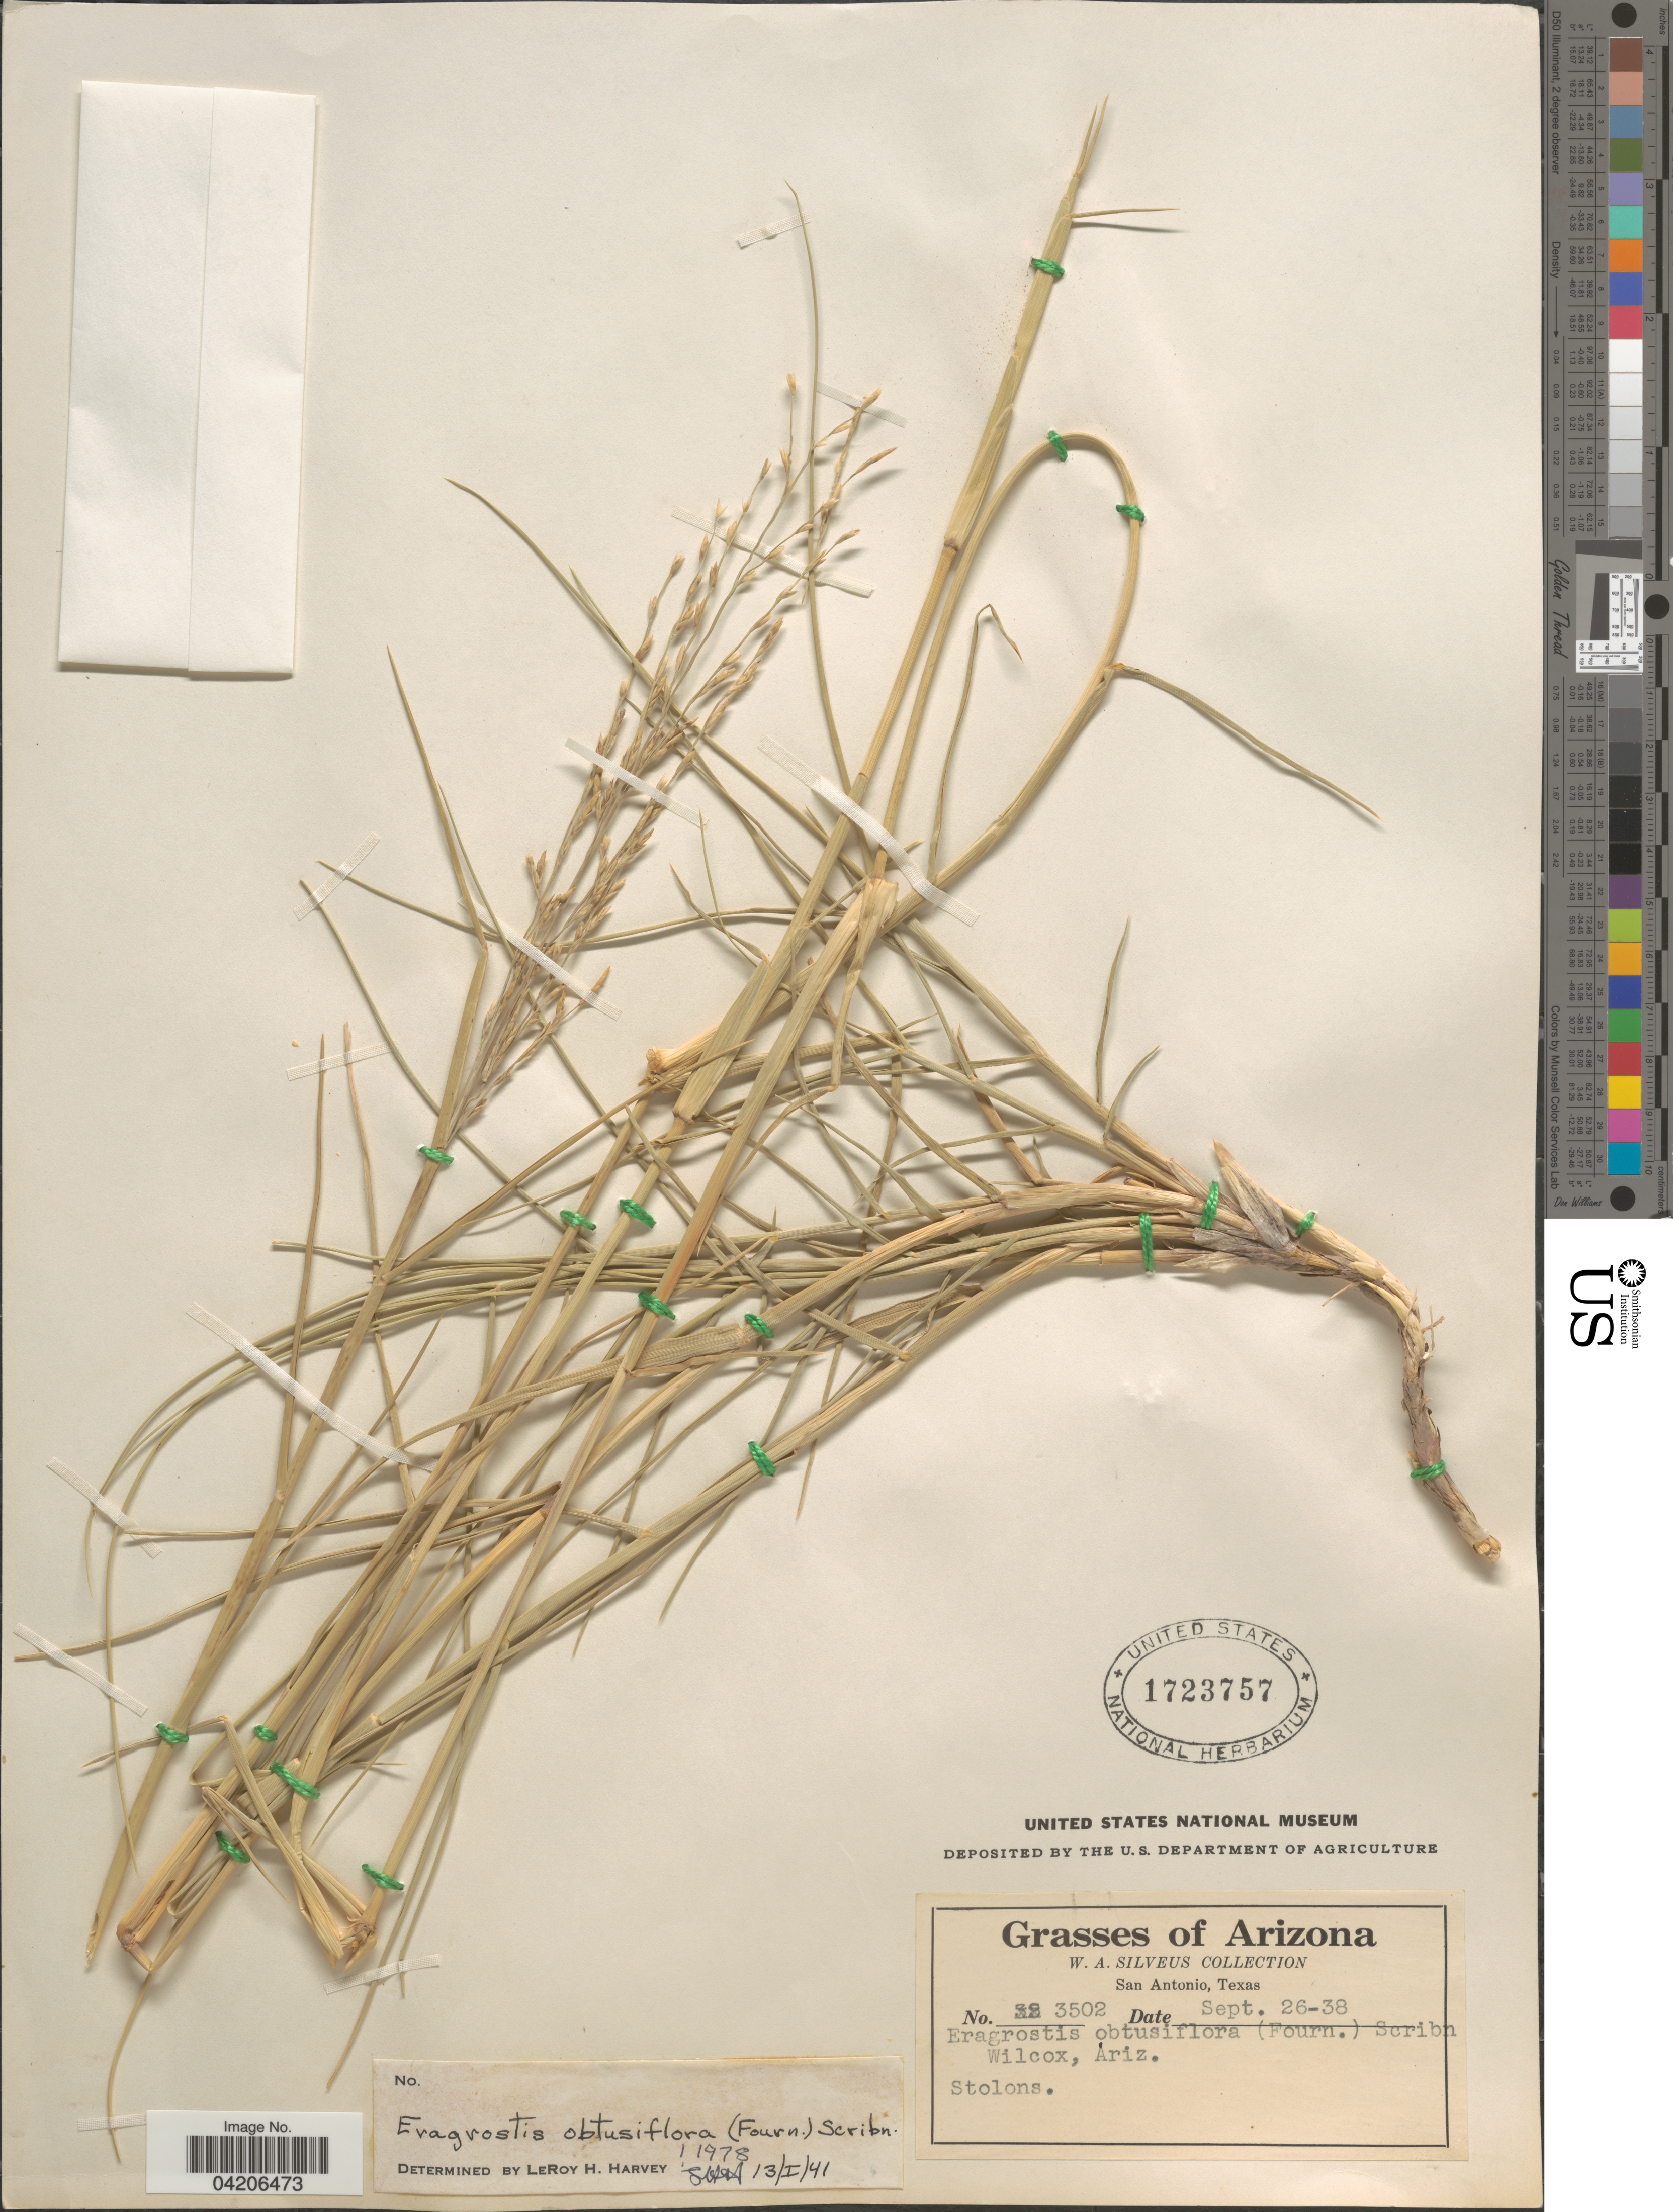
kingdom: Plantae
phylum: Tracheophyta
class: Liliopsida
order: Poales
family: Poaceae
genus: Kalinia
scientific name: Kalinia obtusiflora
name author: (E. Fourn.) H.L. Bell & Columbus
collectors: W. Silveus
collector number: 3502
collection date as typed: Transcribed d/m/y: 26/9/38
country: United States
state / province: Arizona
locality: Wilcox. Stolons.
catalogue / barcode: US 1723757